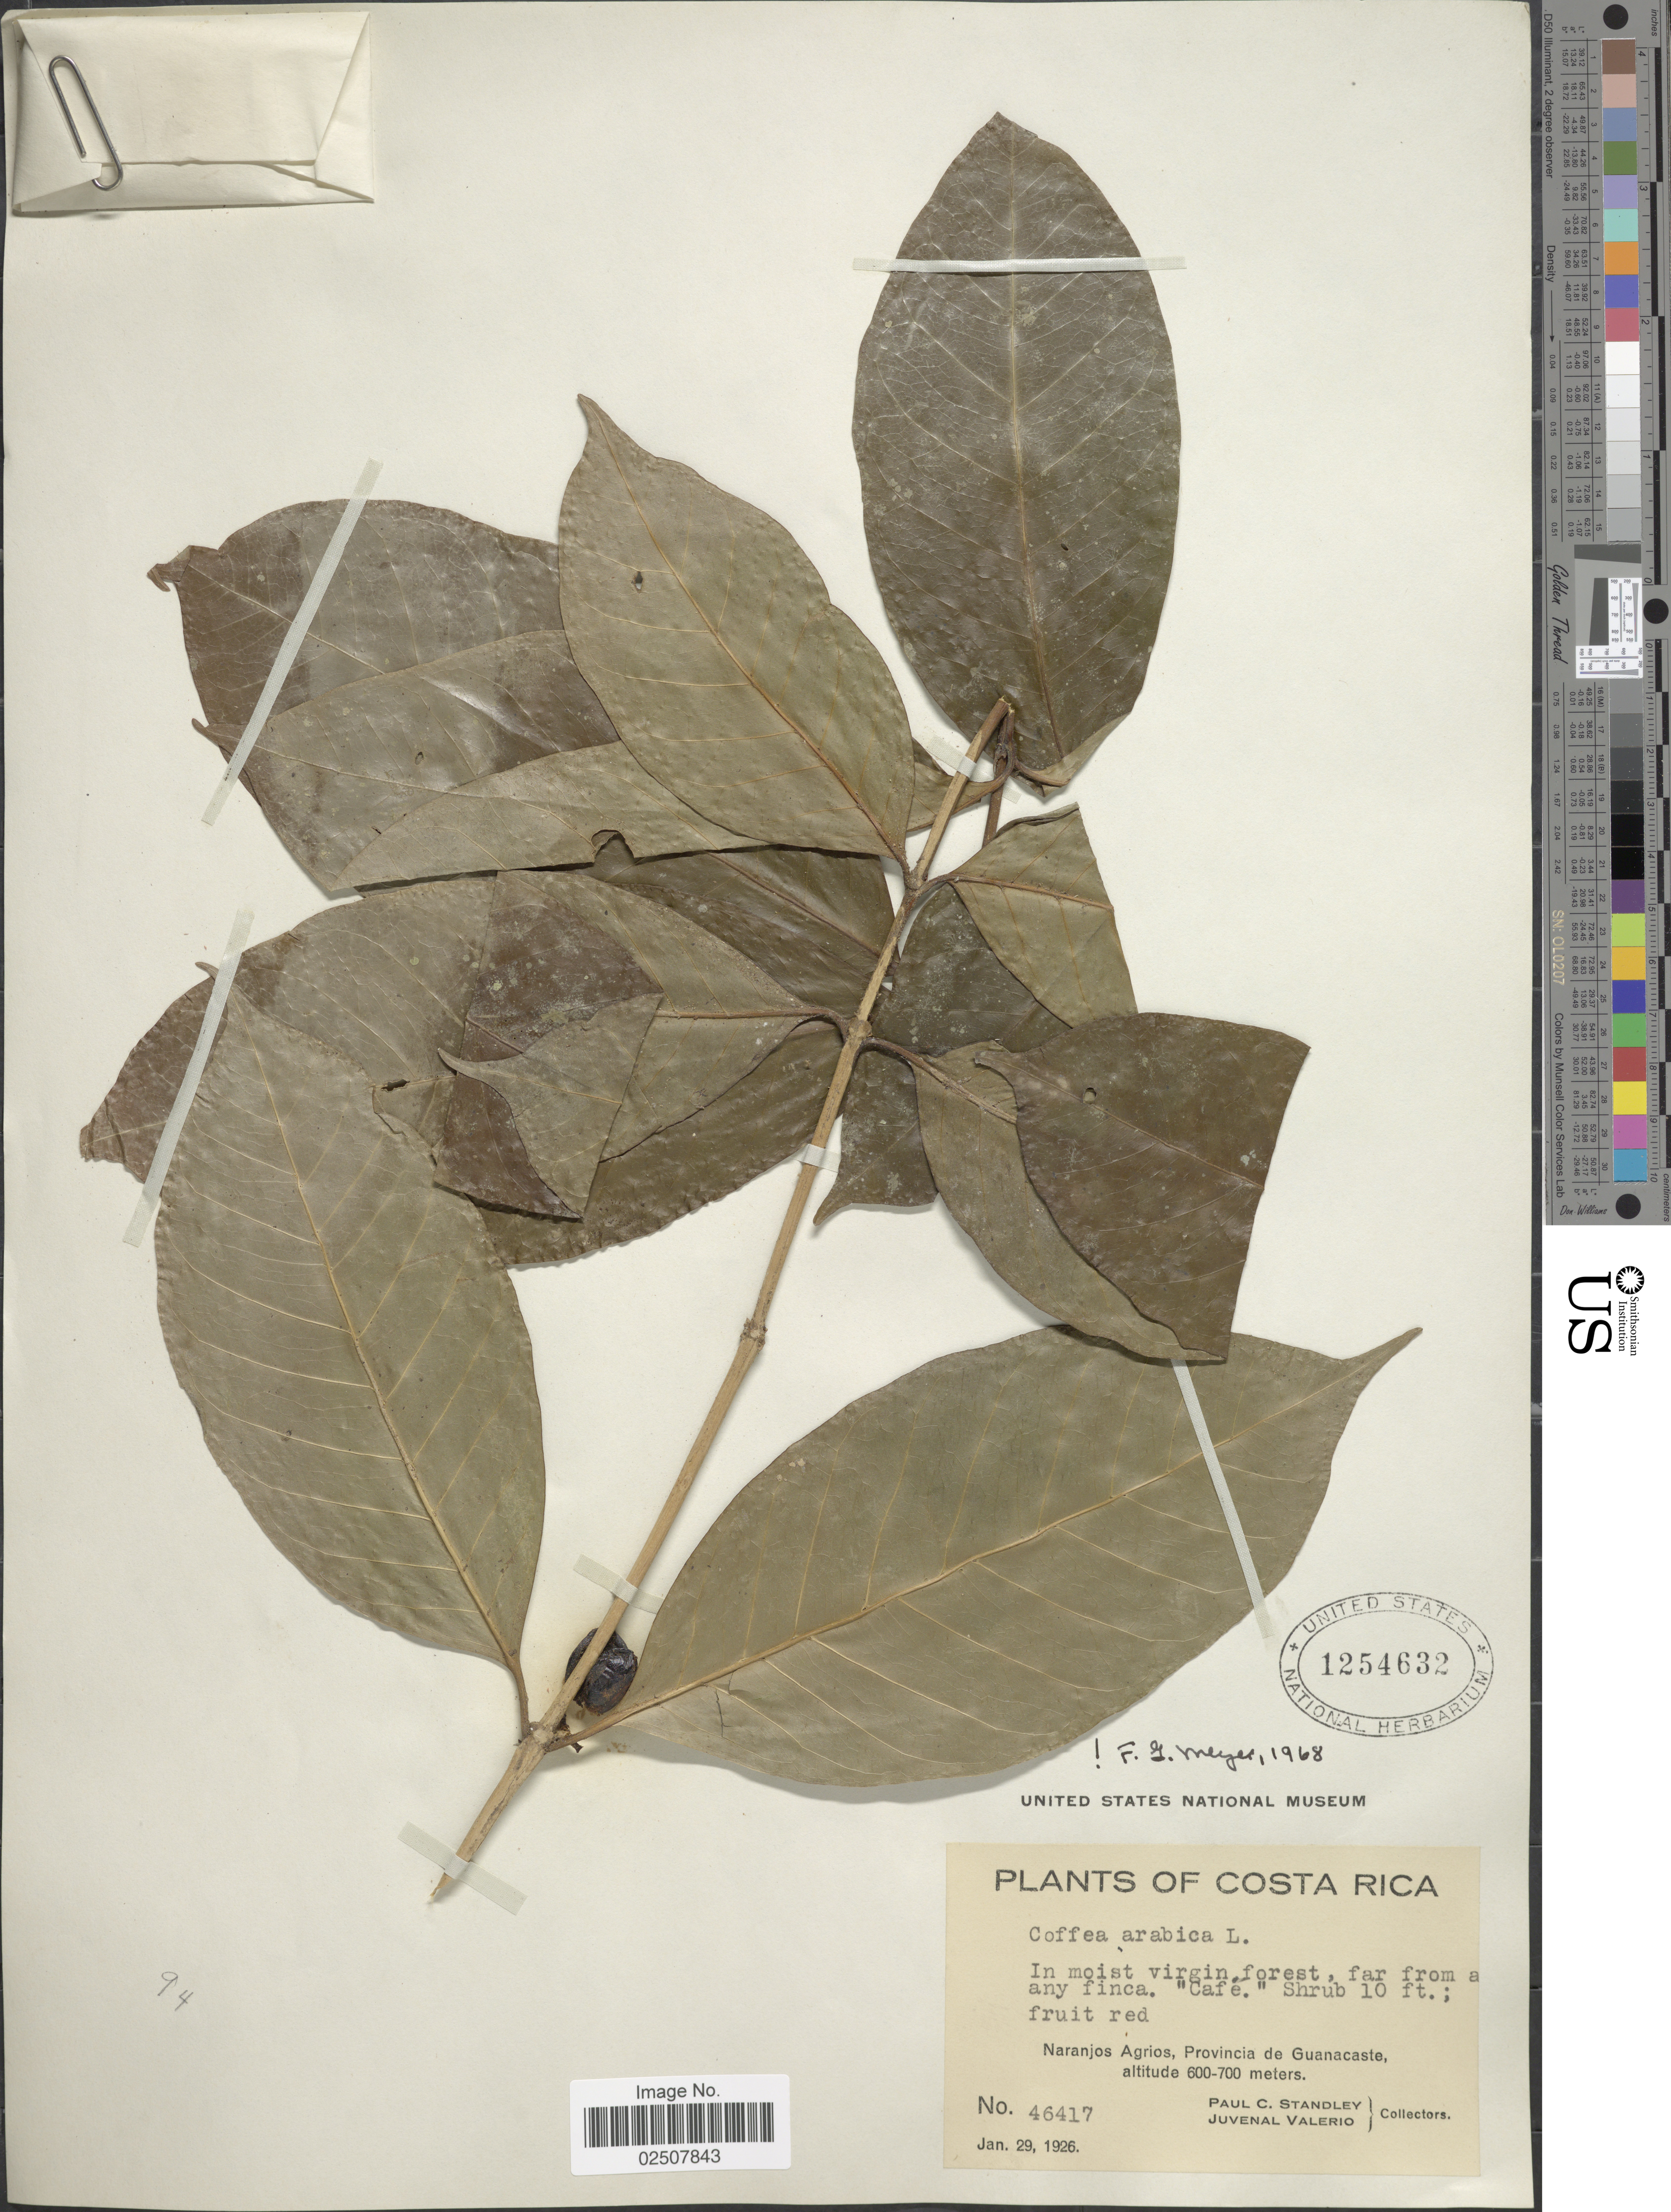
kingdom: Plantae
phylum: Tracheophyta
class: Magnoliopsida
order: Gentianales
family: Rubiaceae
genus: Coffea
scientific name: Coffea arabica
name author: L.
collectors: P. C. Standley & J. Valerio R.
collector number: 46417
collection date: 1926-01-29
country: Costa Rica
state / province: Guanacaste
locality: Naranjos Agrios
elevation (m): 600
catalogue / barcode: US 1254632